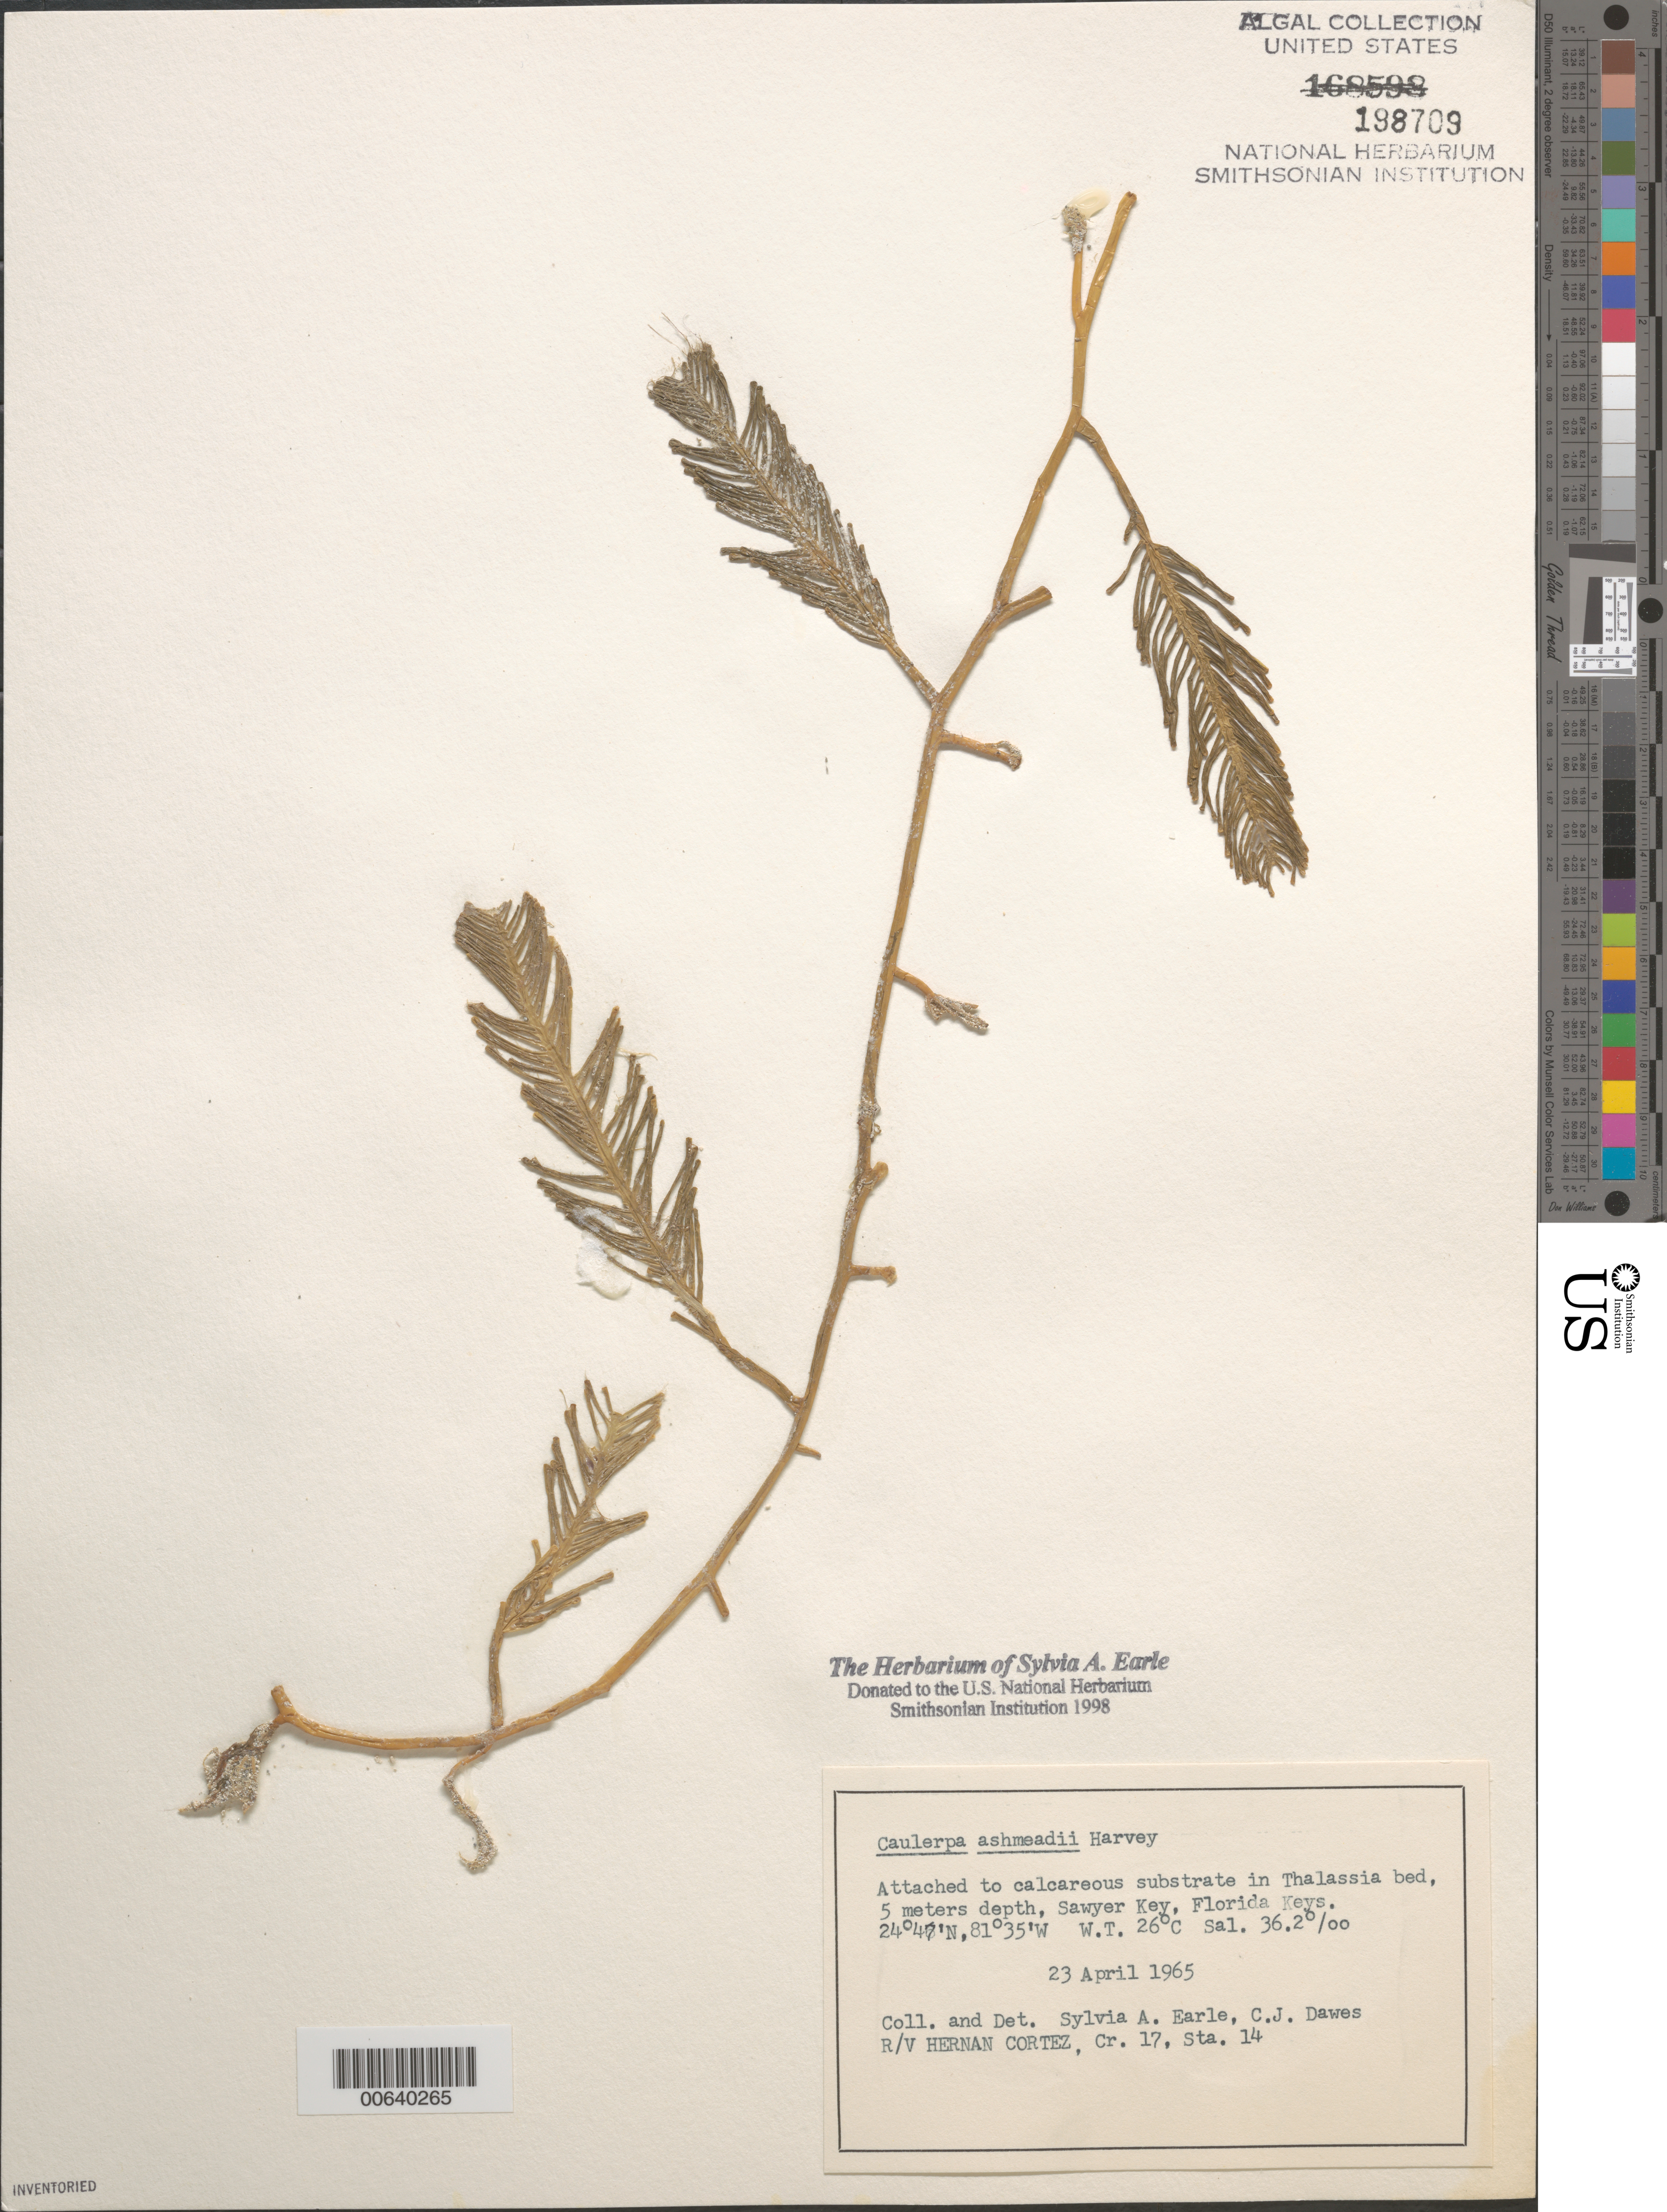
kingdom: Plantae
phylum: Chlorophyta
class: Ulvophyceae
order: Bryopsidales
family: Caulerpaceae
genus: Caulerpa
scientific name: Caulerpa ashmeadii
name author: Harv.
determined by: Earle, S. A.; Dawes, C. J.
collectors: S. A. Earle & C. Dawes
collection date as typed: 23 Apr 1965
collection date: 1965-04-23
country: United States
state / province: Florida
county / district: Monroe County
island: Sawyer Key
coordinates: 24 47' N, 81 35' W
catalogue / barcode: US 198709